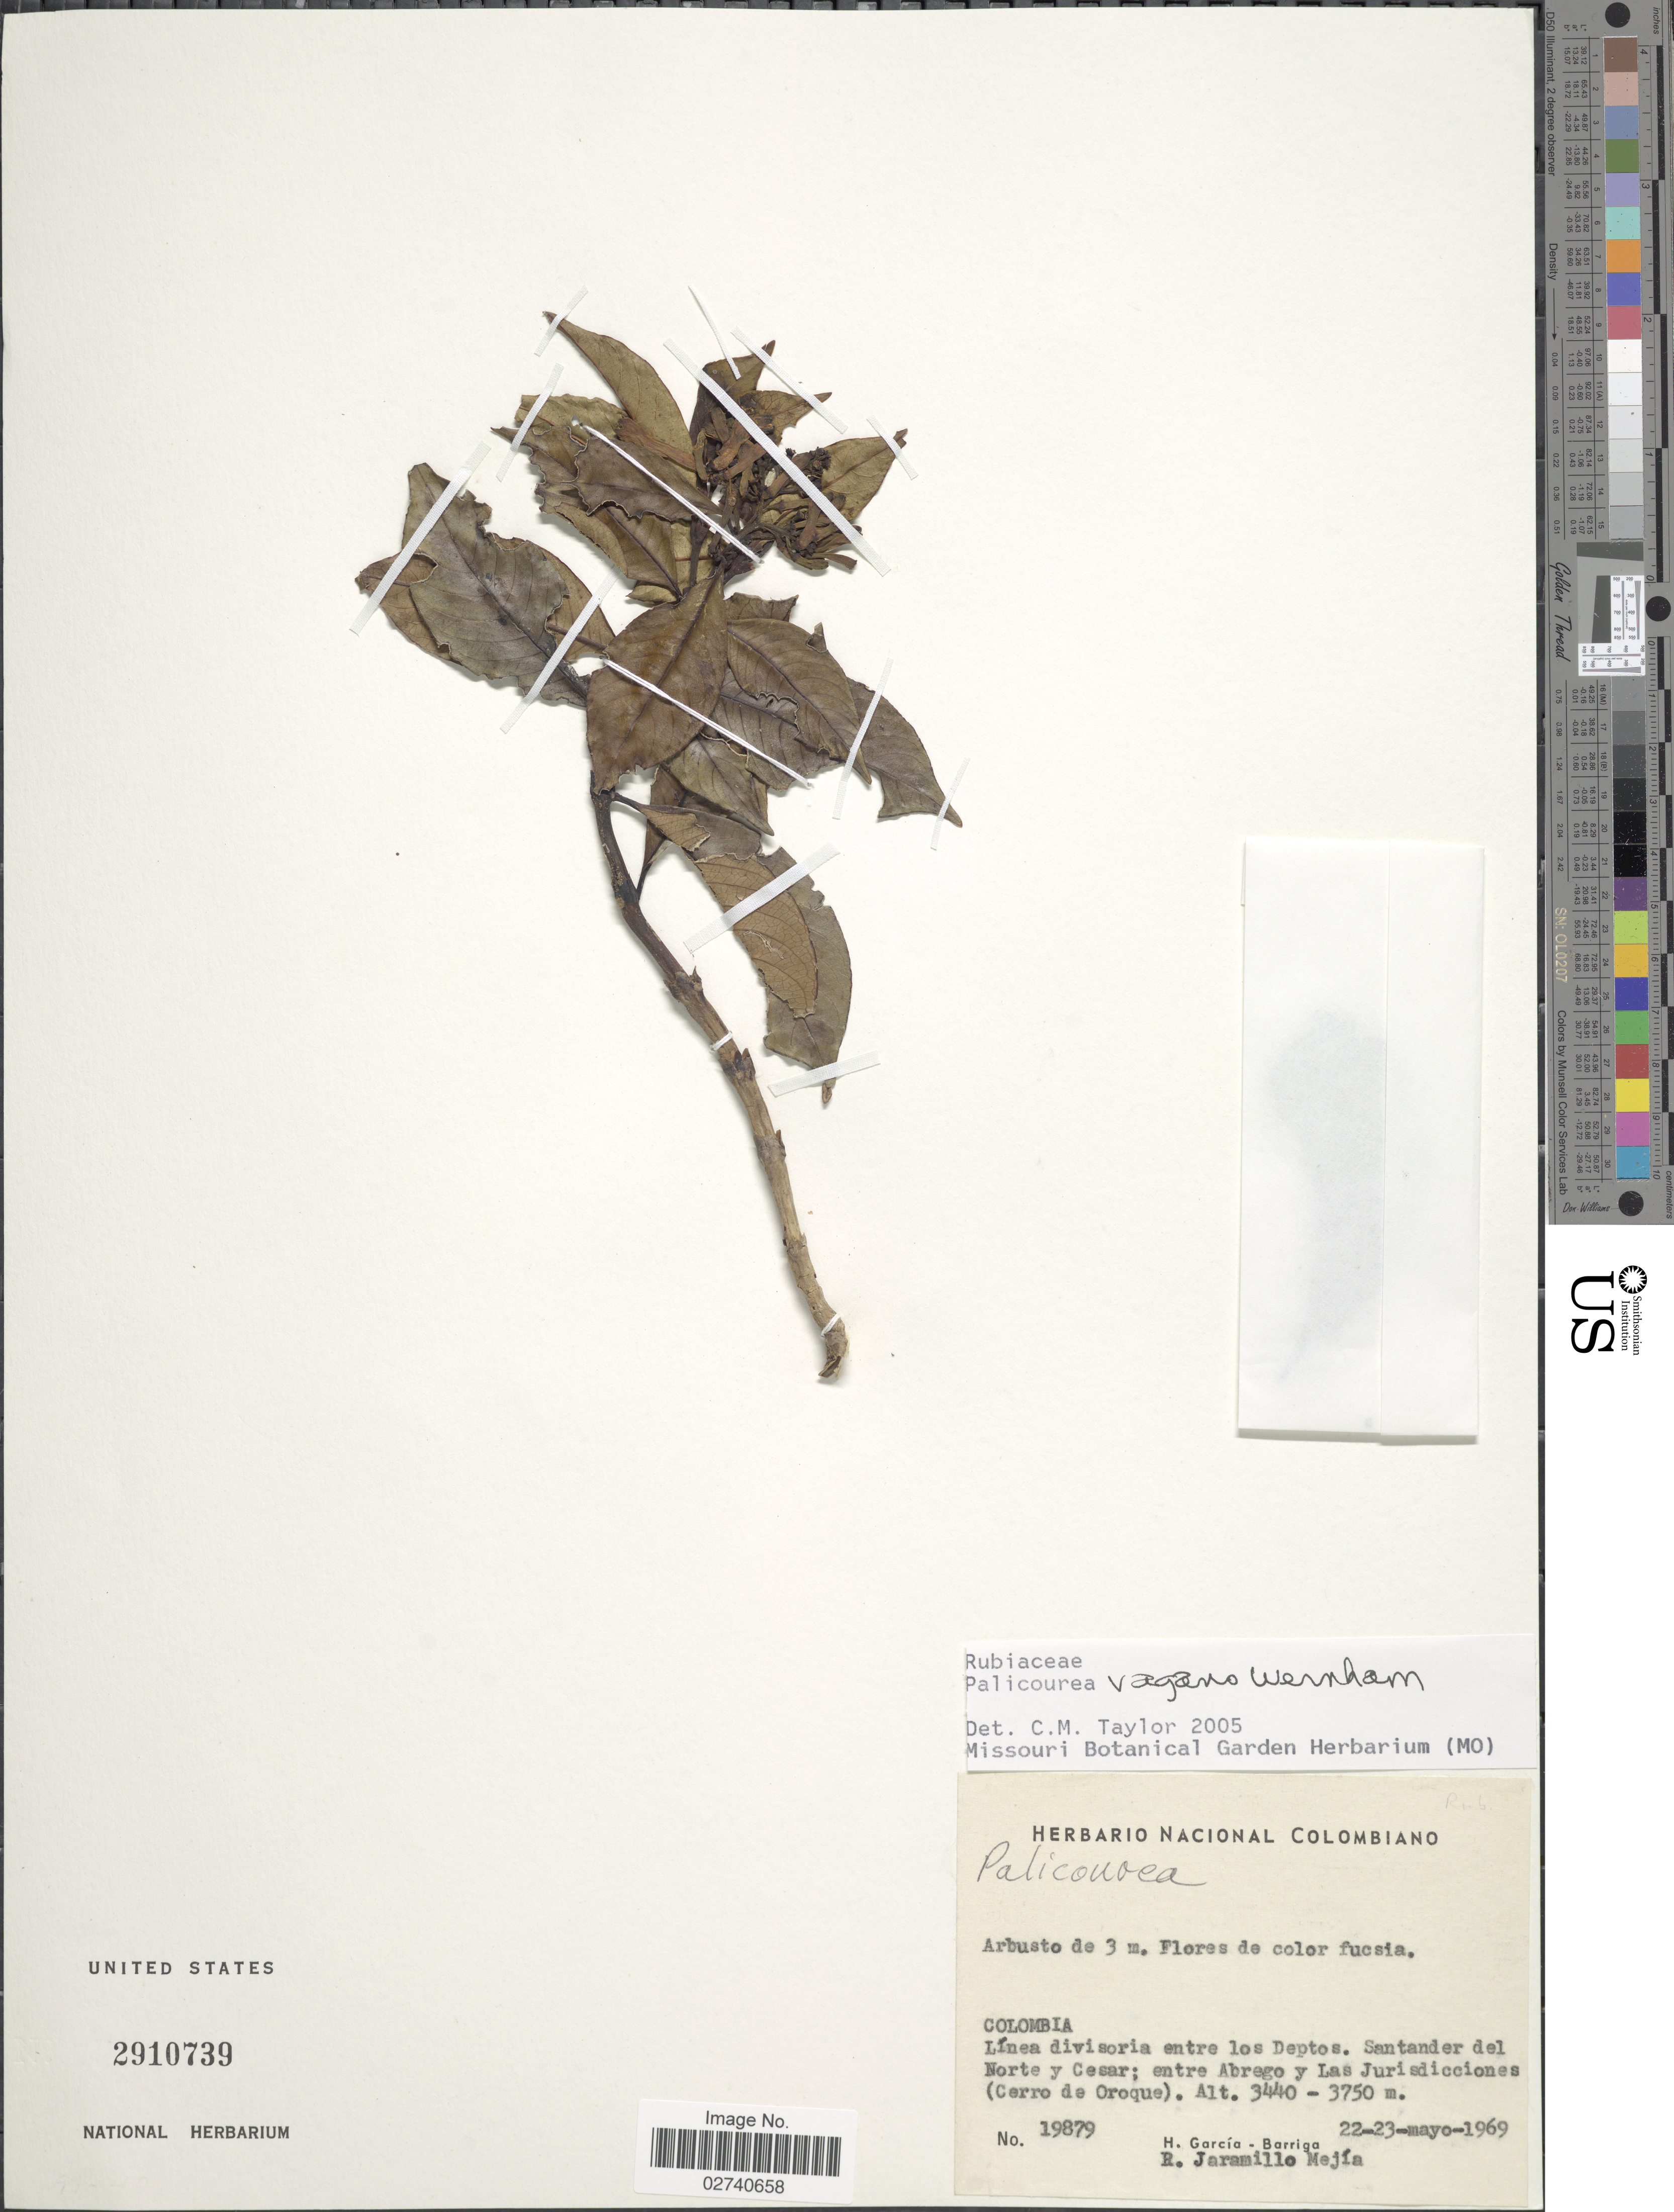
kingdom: Plantae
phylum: Tracheophyta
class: Magnoliopsida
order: Gentianales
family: Rubiaceae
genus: Palicourea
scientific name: Palicourea vagans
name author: Wernham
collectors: H. García Barriga & R. Jaramillo M.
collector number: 19879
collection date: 1969-05-22/1969-05-23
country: Colombia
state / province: Norte de Santander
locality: Linea divisoria entre los Deptos. Santander del Norte y Cesar; entre Abrego y Las Jurisdicciones (Cerro de Oroque)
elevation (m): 3440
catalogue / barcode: US 2910739